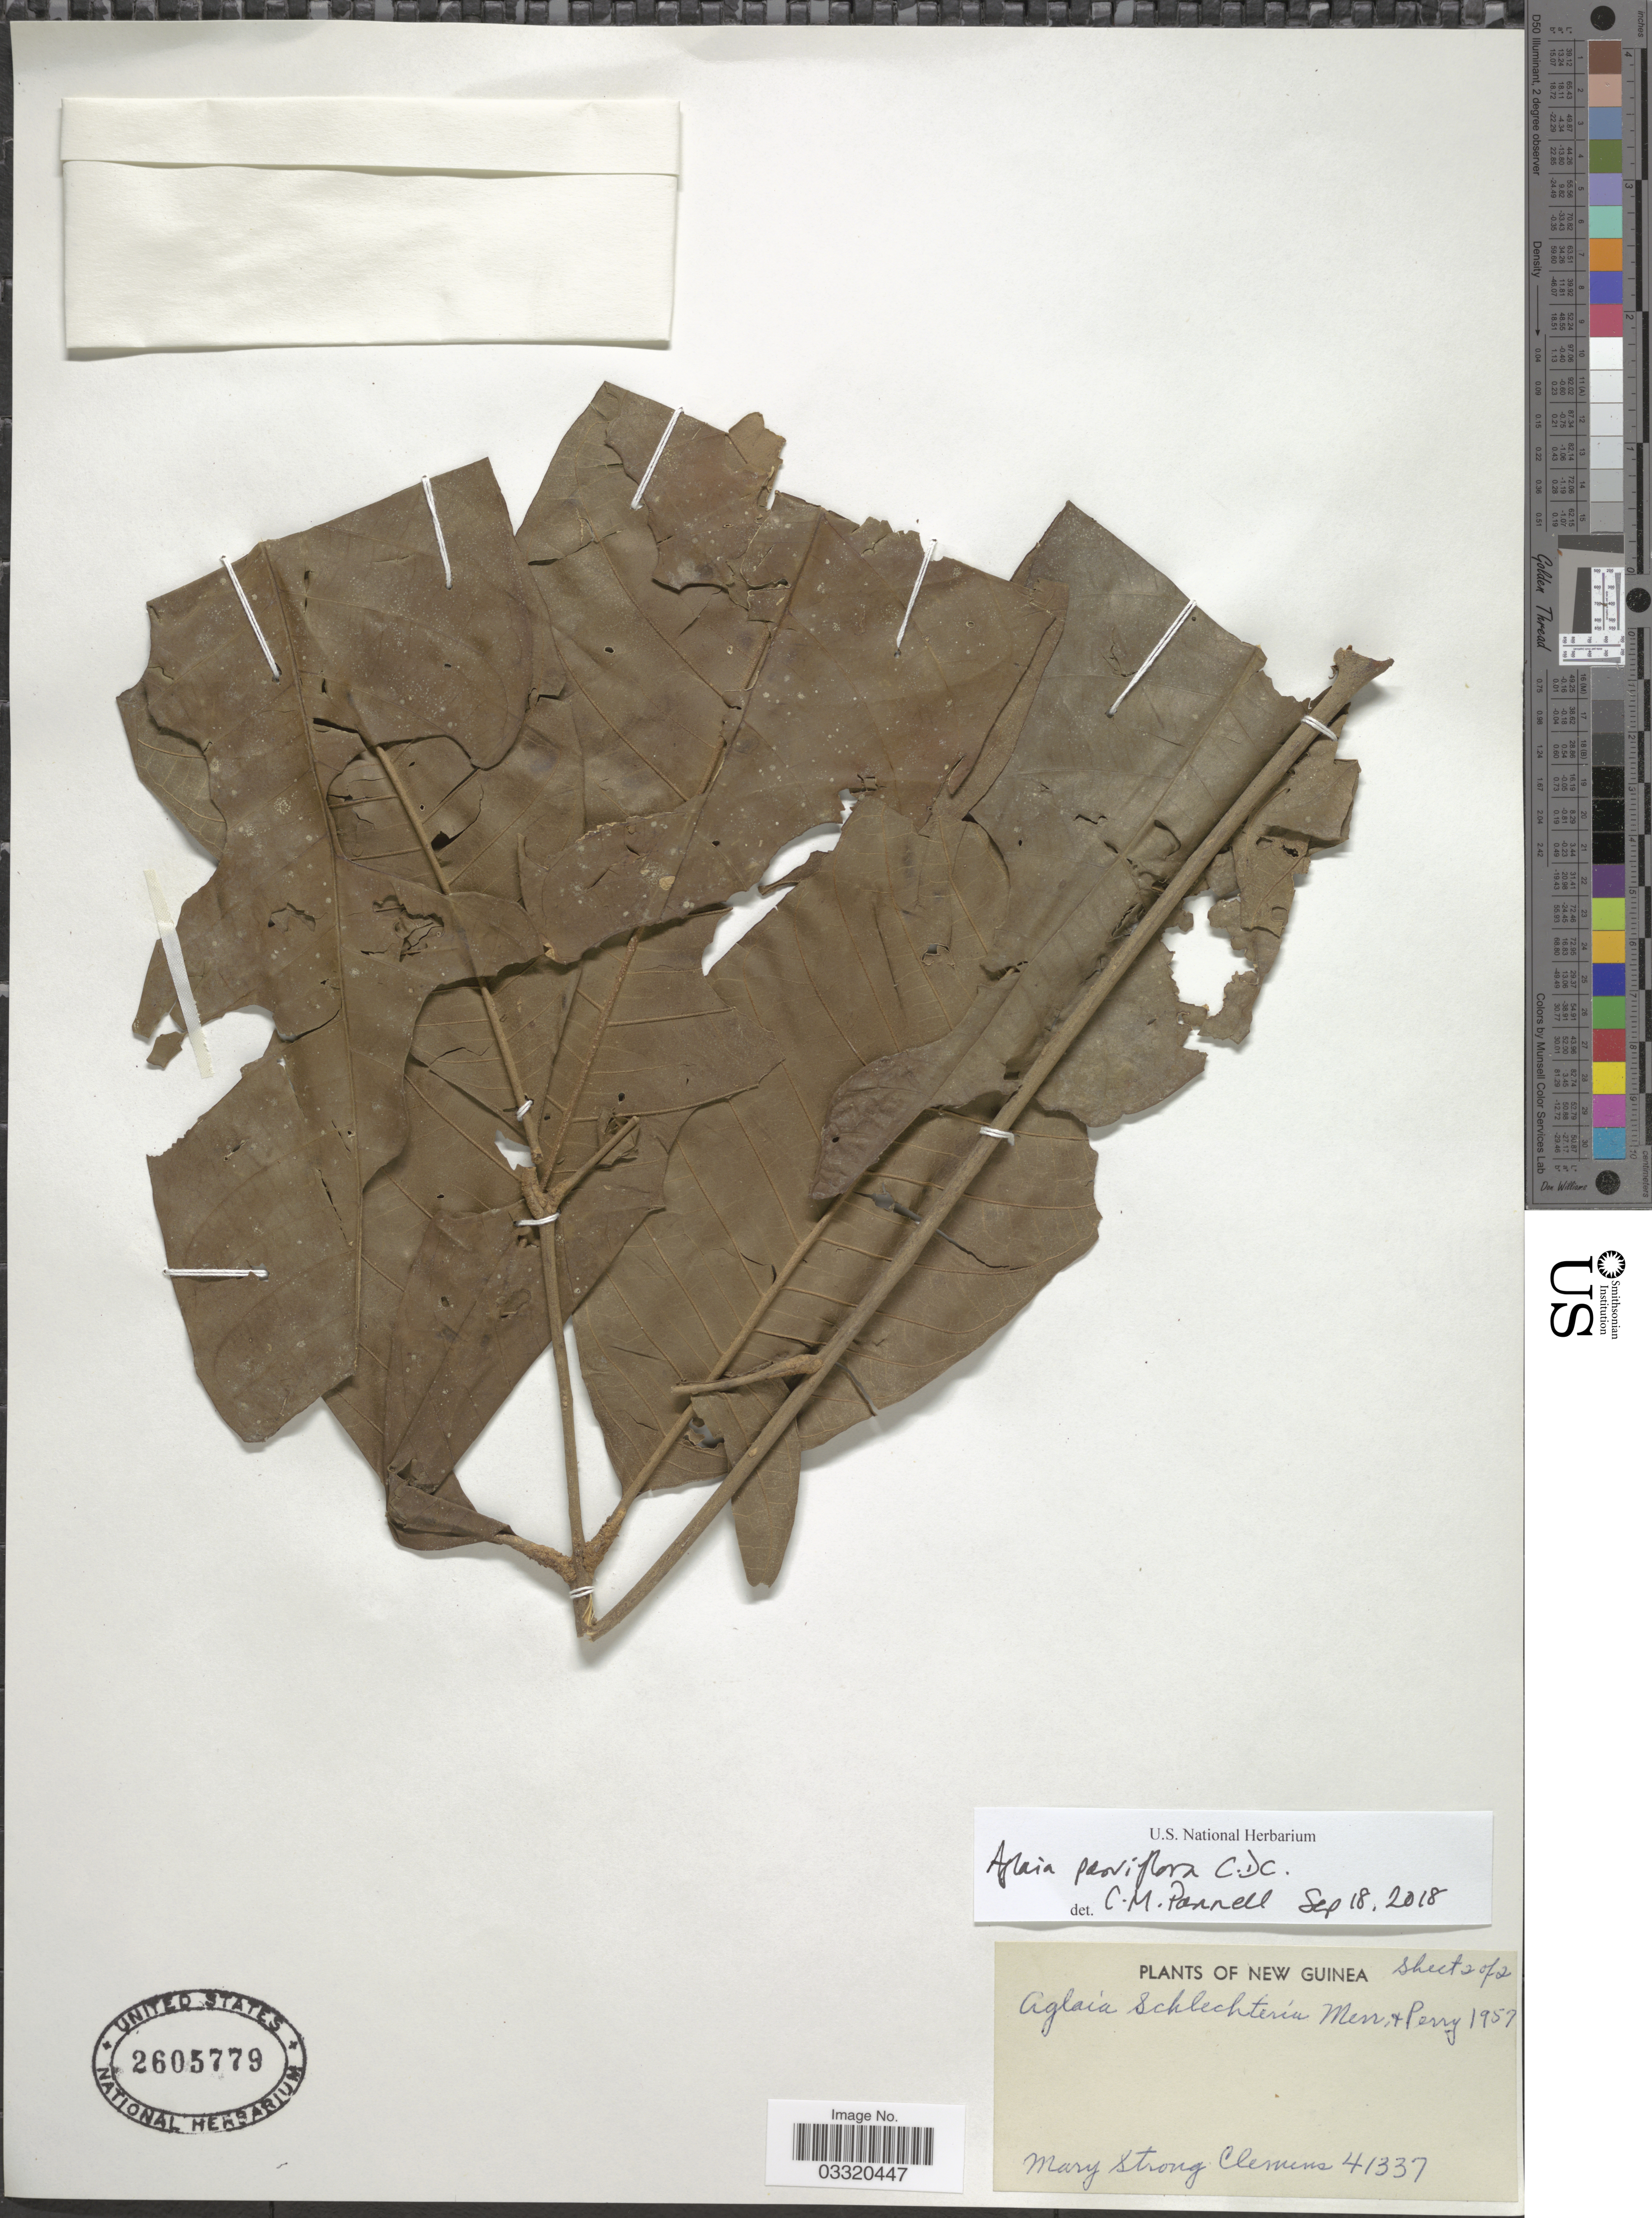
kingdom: Plantae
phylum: Tracheophyta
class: Magnoliopsida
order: Sapindales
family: Meliaceae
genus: Aglaia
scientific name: Aglaia parviflora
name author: C. DC.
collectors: M. S. Clemens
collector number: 41337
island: New Guinea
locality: New Guinea.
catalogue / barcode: US 2605779